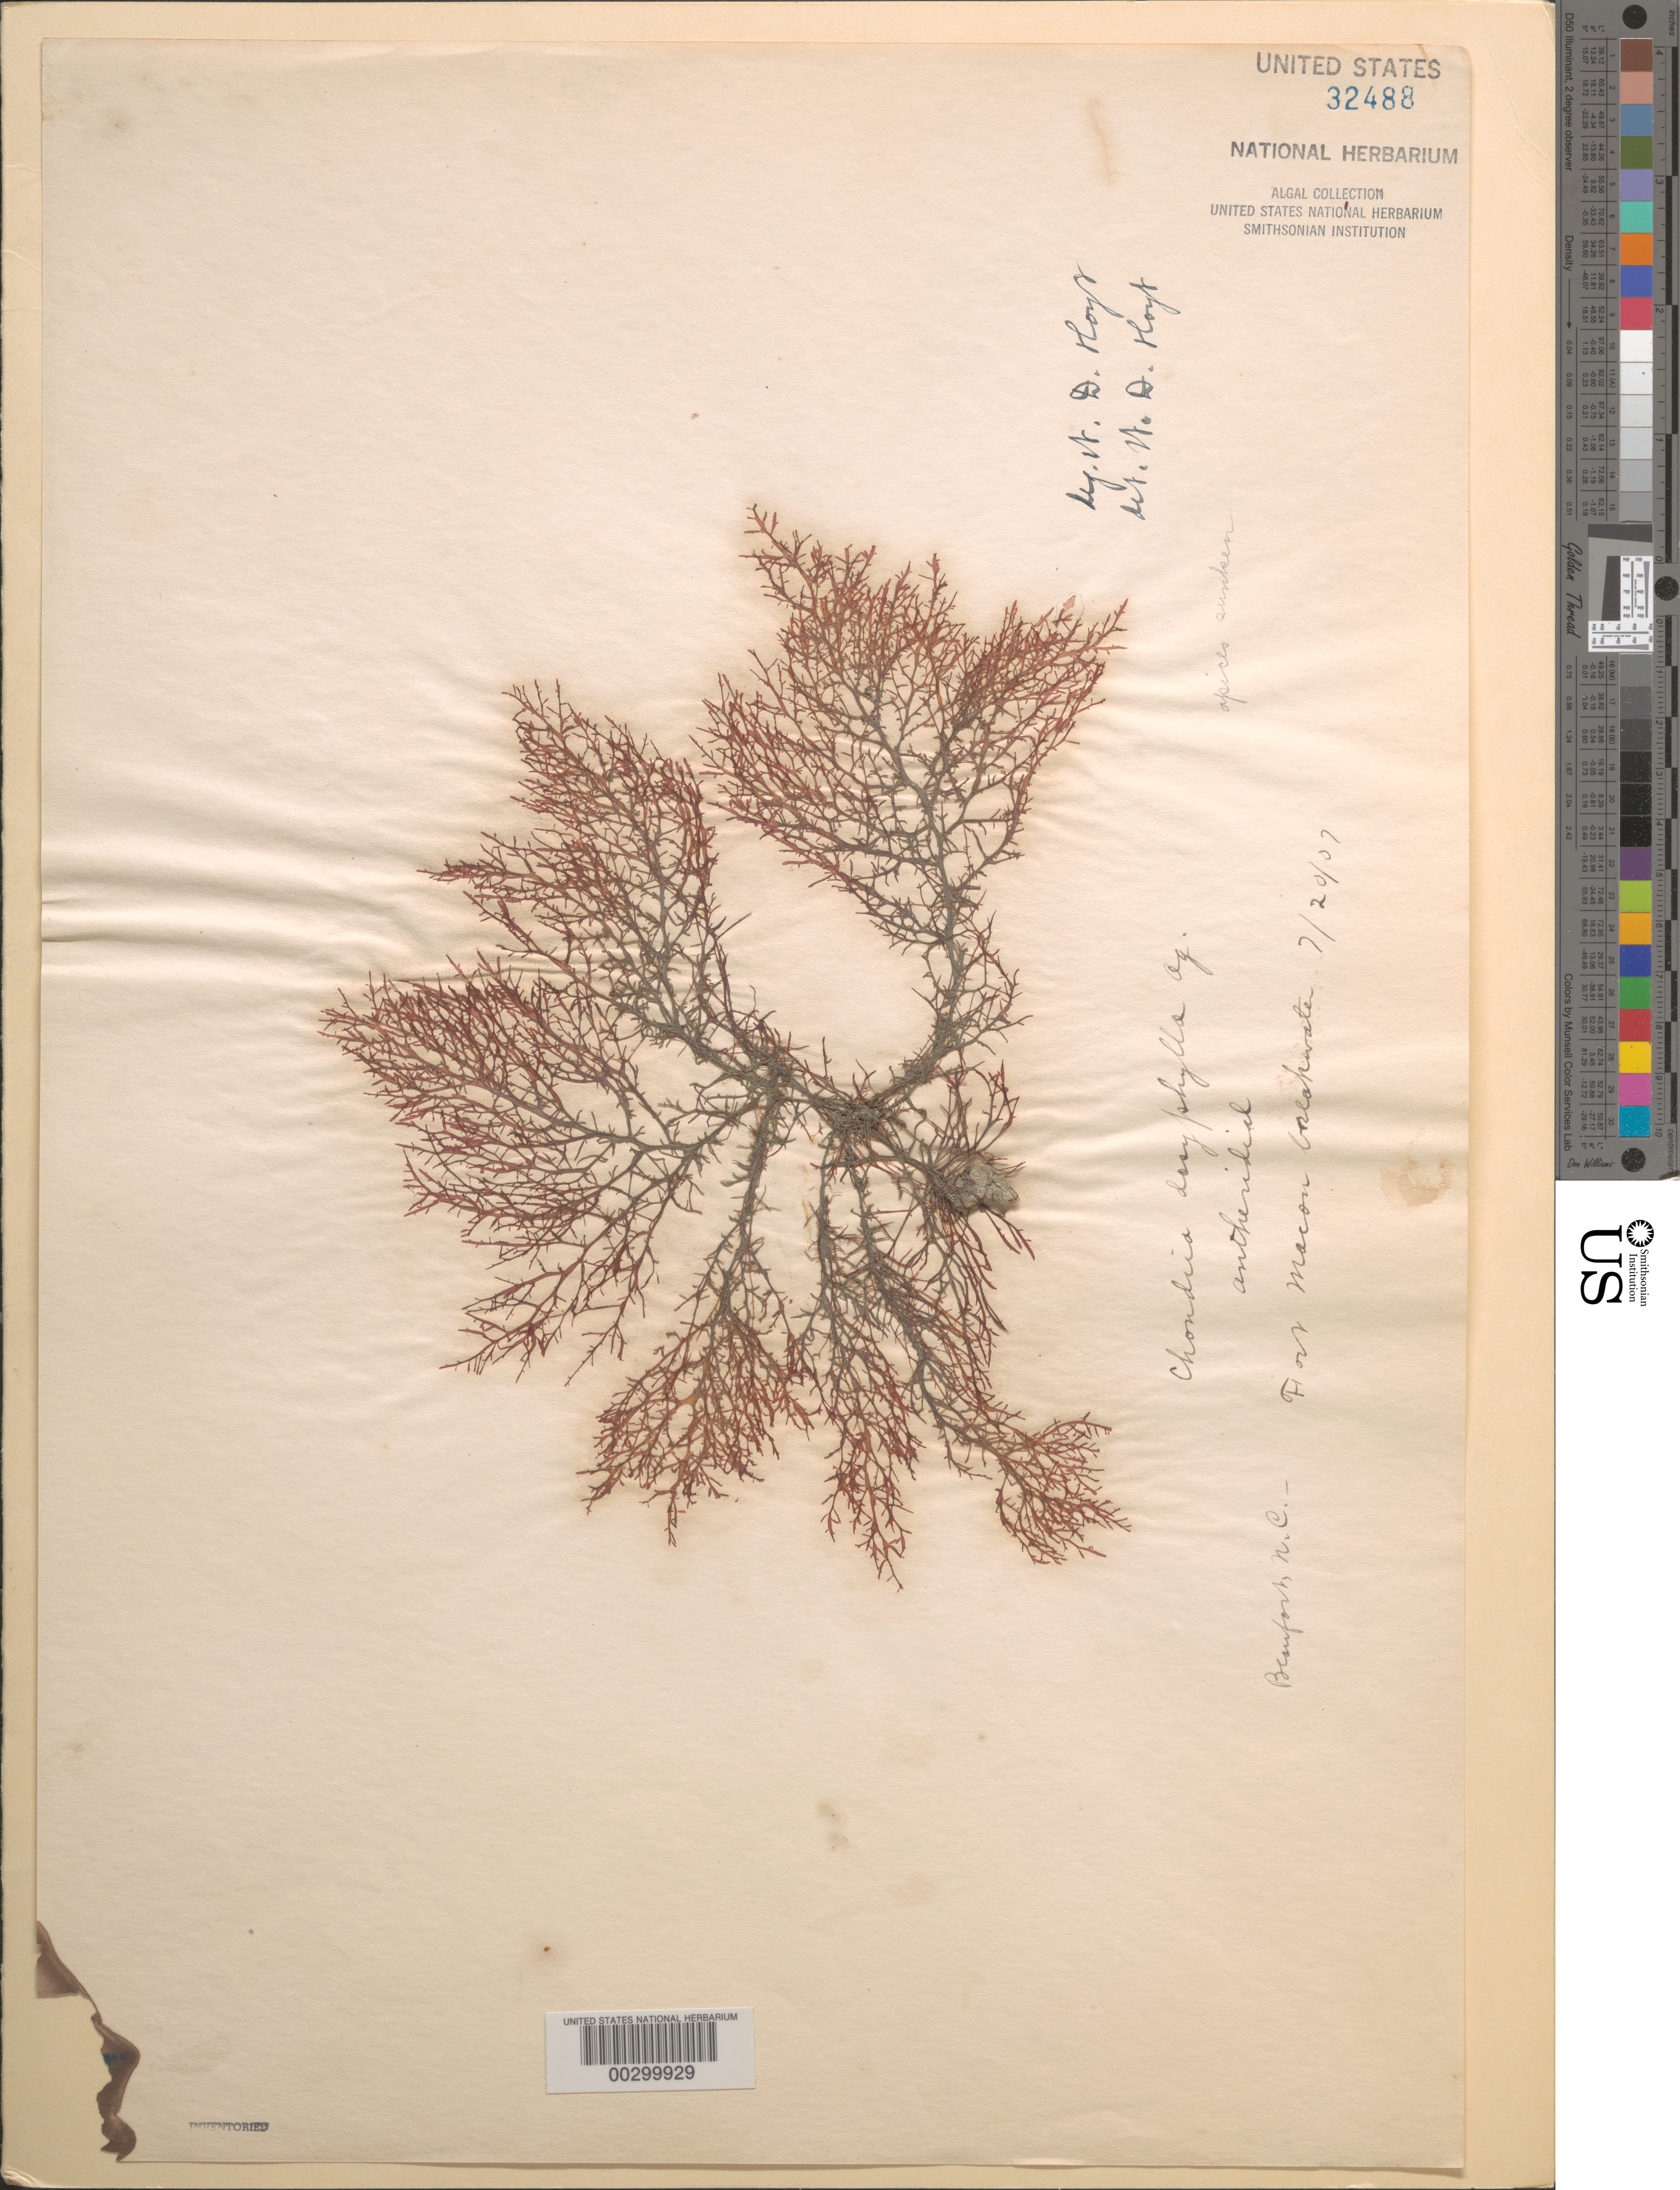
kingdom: Plantae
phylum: Rhodophyta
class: Florideophyceae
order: Ceramiales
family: Rhodomelaceae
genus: Chondria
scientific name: Chondria dasyphylla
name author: (Woodw.) C. Agardh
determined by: Hoyt, W. D.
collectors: W. D. Hoyt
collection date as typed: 20 Jul 1907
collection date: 1907-07-20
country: United States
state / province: North Carolina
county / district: Carteret County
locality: Beaufort, Fort Macon breakwater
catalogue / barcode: US 32488